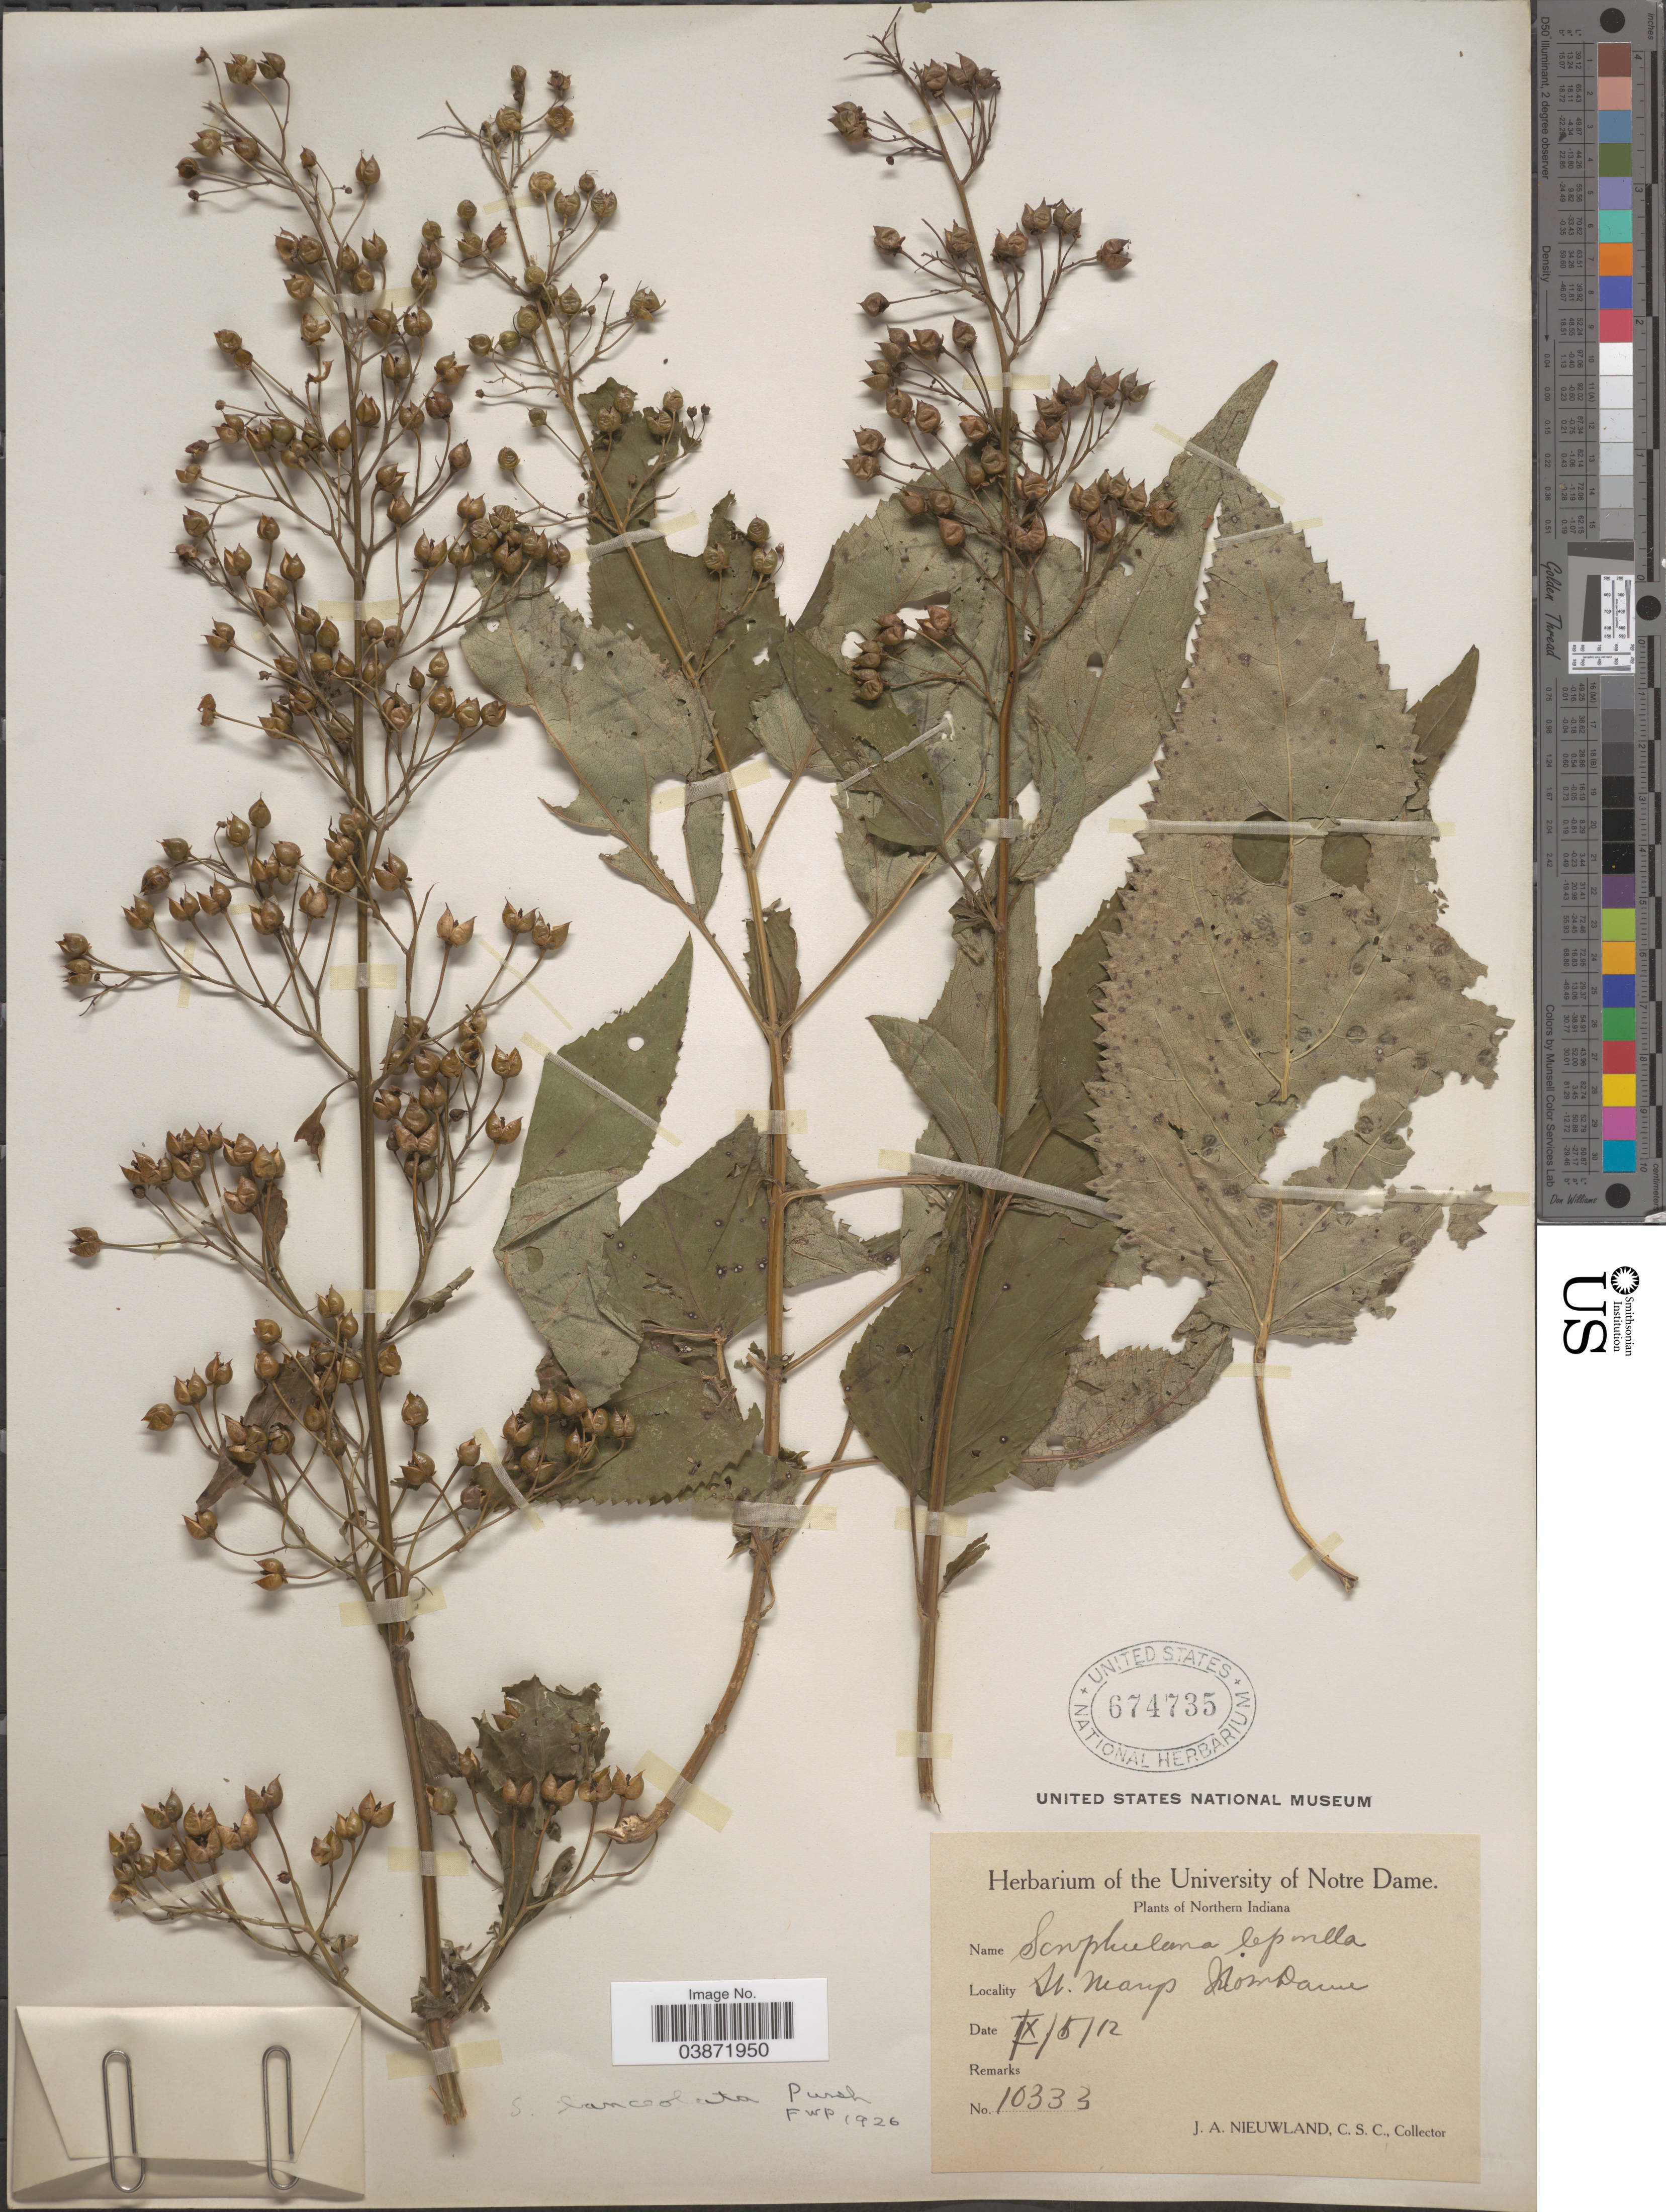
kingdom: Plantae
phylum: Tracheophyta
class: Magnoliopsida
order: Lamiales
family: Scrophulariaceae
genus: Scrophularia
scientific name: Scrophularia lanceolata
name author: Pursh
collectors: J. A. Nieuwland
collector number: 10333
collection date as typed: Transcribed d/m/y: 5/9/12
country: United States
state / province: Indiana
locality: Northern Indiana. St. Marys Notre Dame.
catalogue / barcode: US 674735